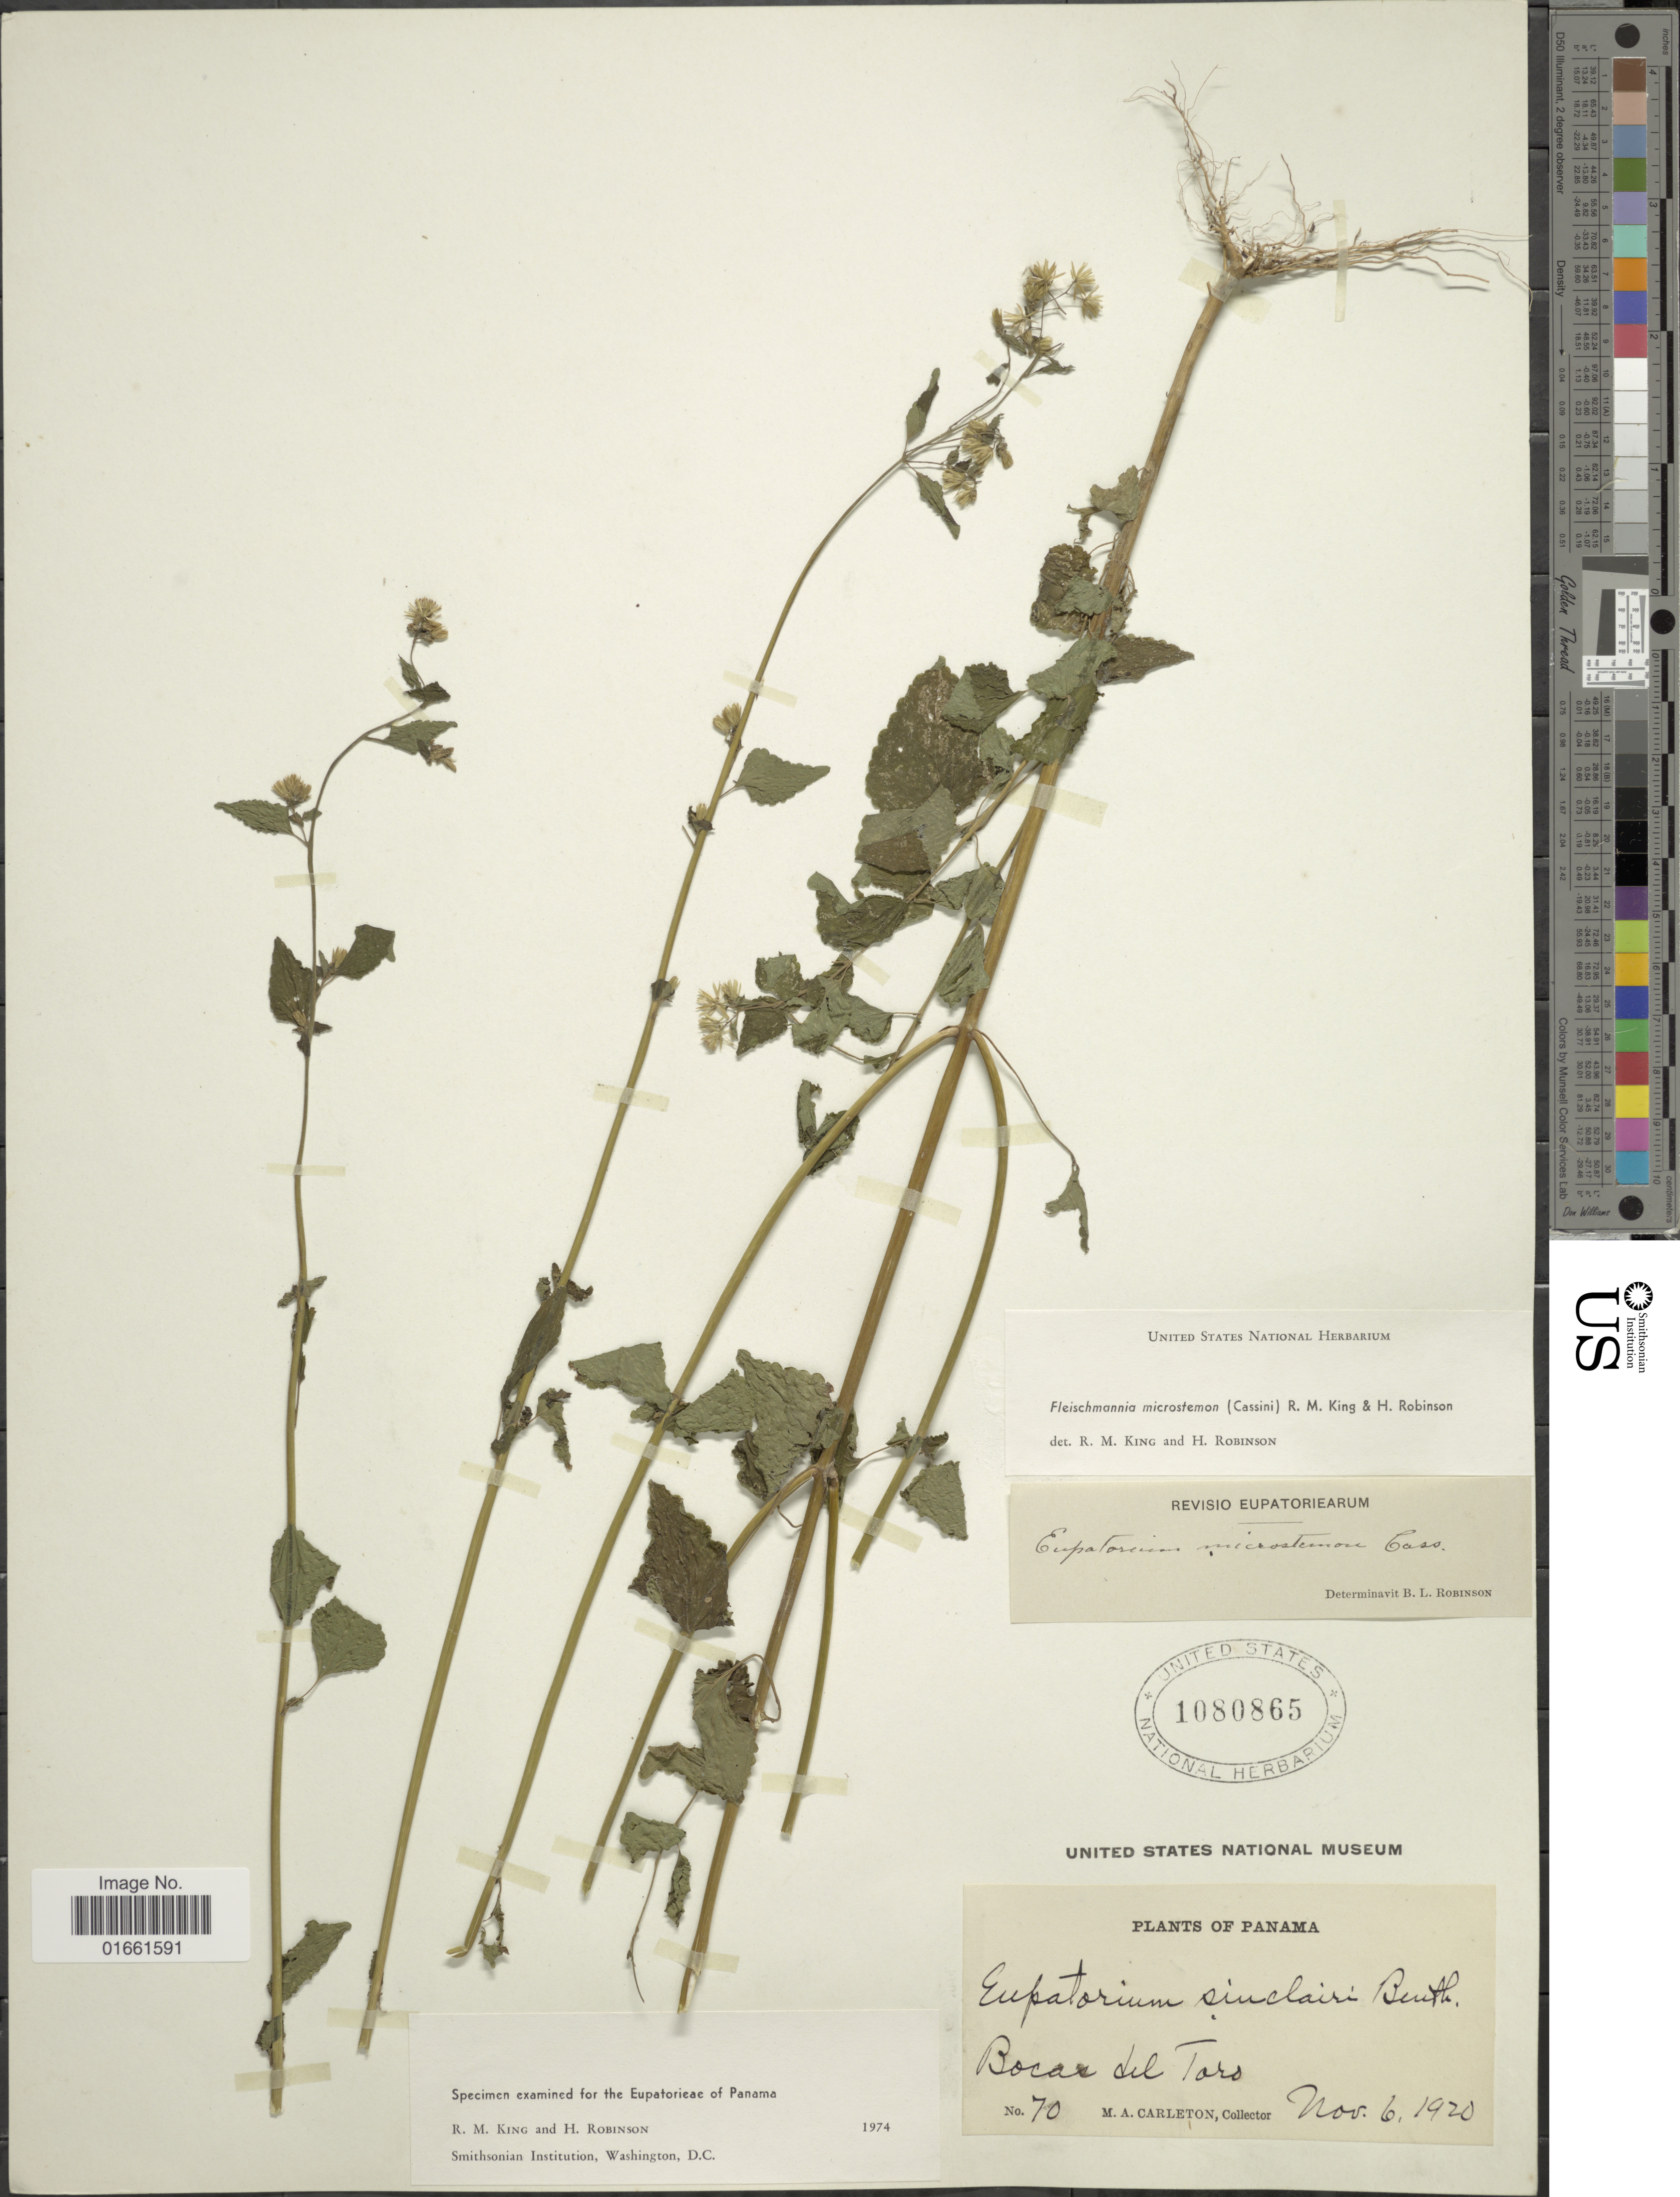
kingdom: Plantae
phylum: Tracheophyta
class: Magnoliopsida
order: Asterales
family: Asteraceae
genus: Fleischmannia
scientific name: Fleischmannia microstemon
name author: (Cass.) R.M. King & H. Rob.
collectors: M. A. Carleton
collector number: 70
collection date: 1920-11-06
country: Panama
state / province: Bocas del Toro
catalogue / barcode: US 1080865